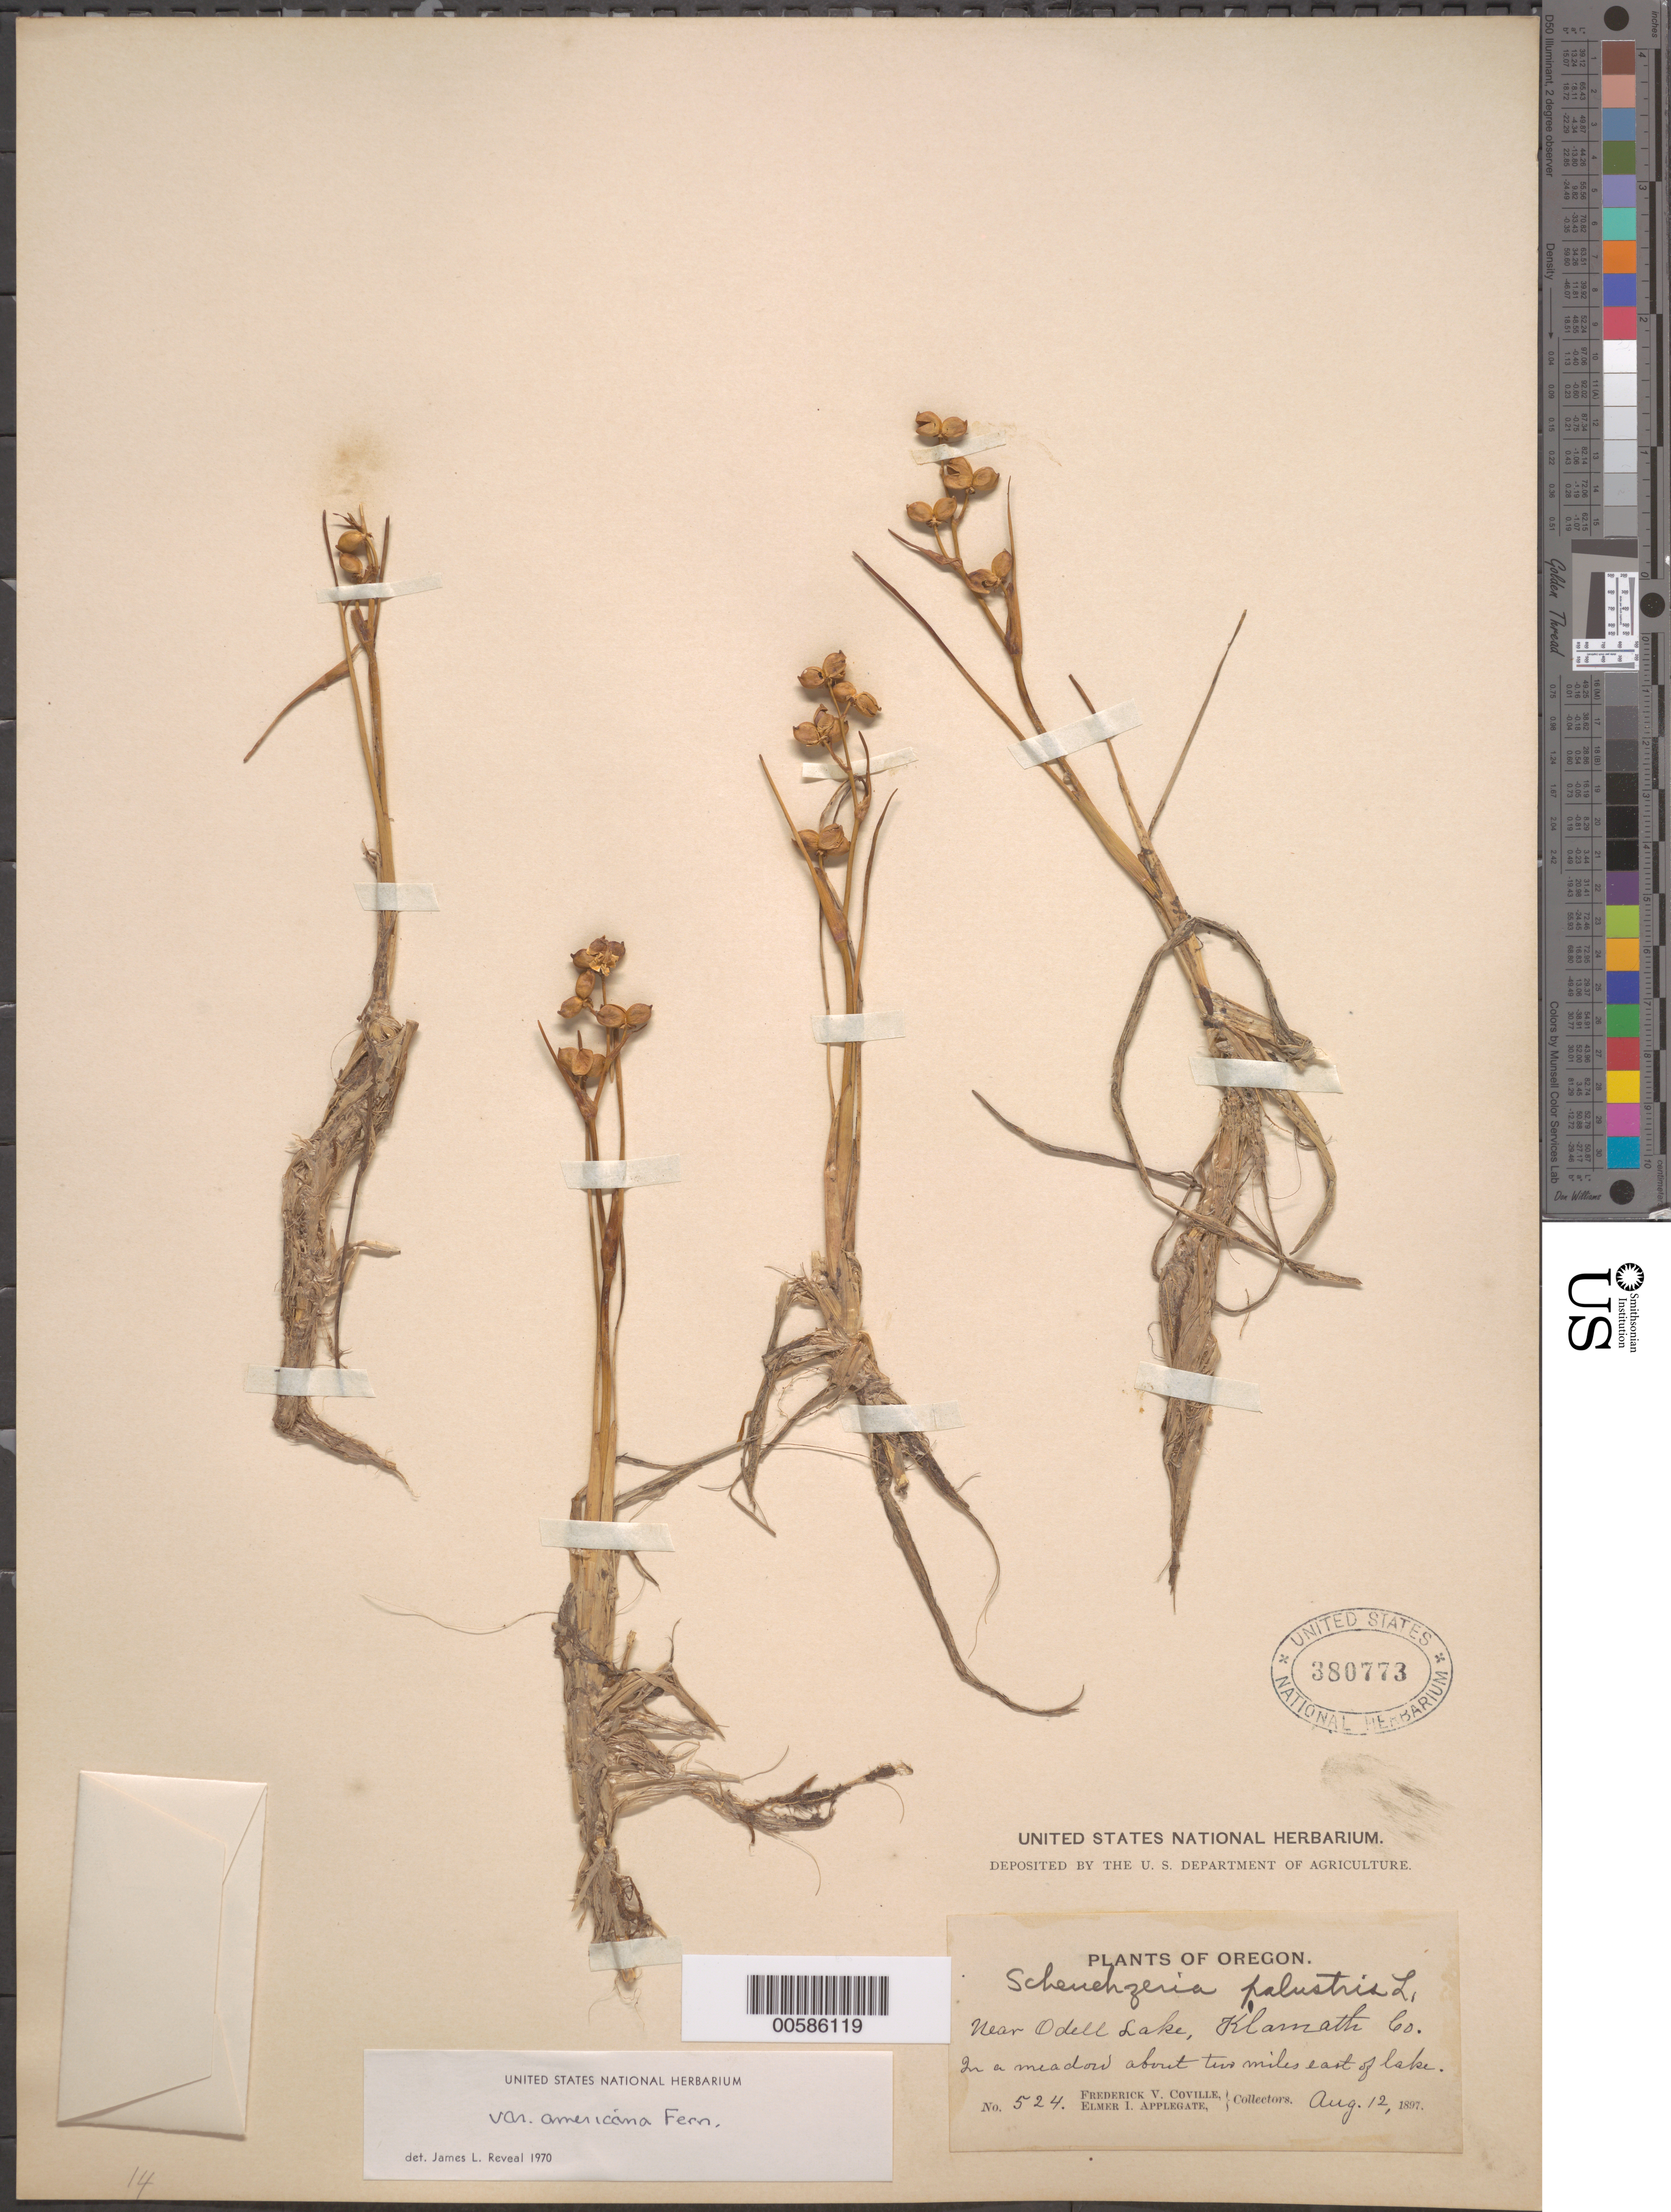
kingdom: Plantae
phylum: Tracheophyta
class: Liliopsida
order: Alismatales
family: Scheuchzeriaceae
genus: Scheuchzeria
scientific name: Scheuchzeria palustris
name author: L.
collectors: F. V. Coville & E. I. Applegate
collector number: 524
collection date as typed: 12 Aug 1897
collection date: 1897-08-12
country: United States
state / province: Oregon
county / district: Klamath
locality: Near Odell Lake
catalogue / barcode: US 380773